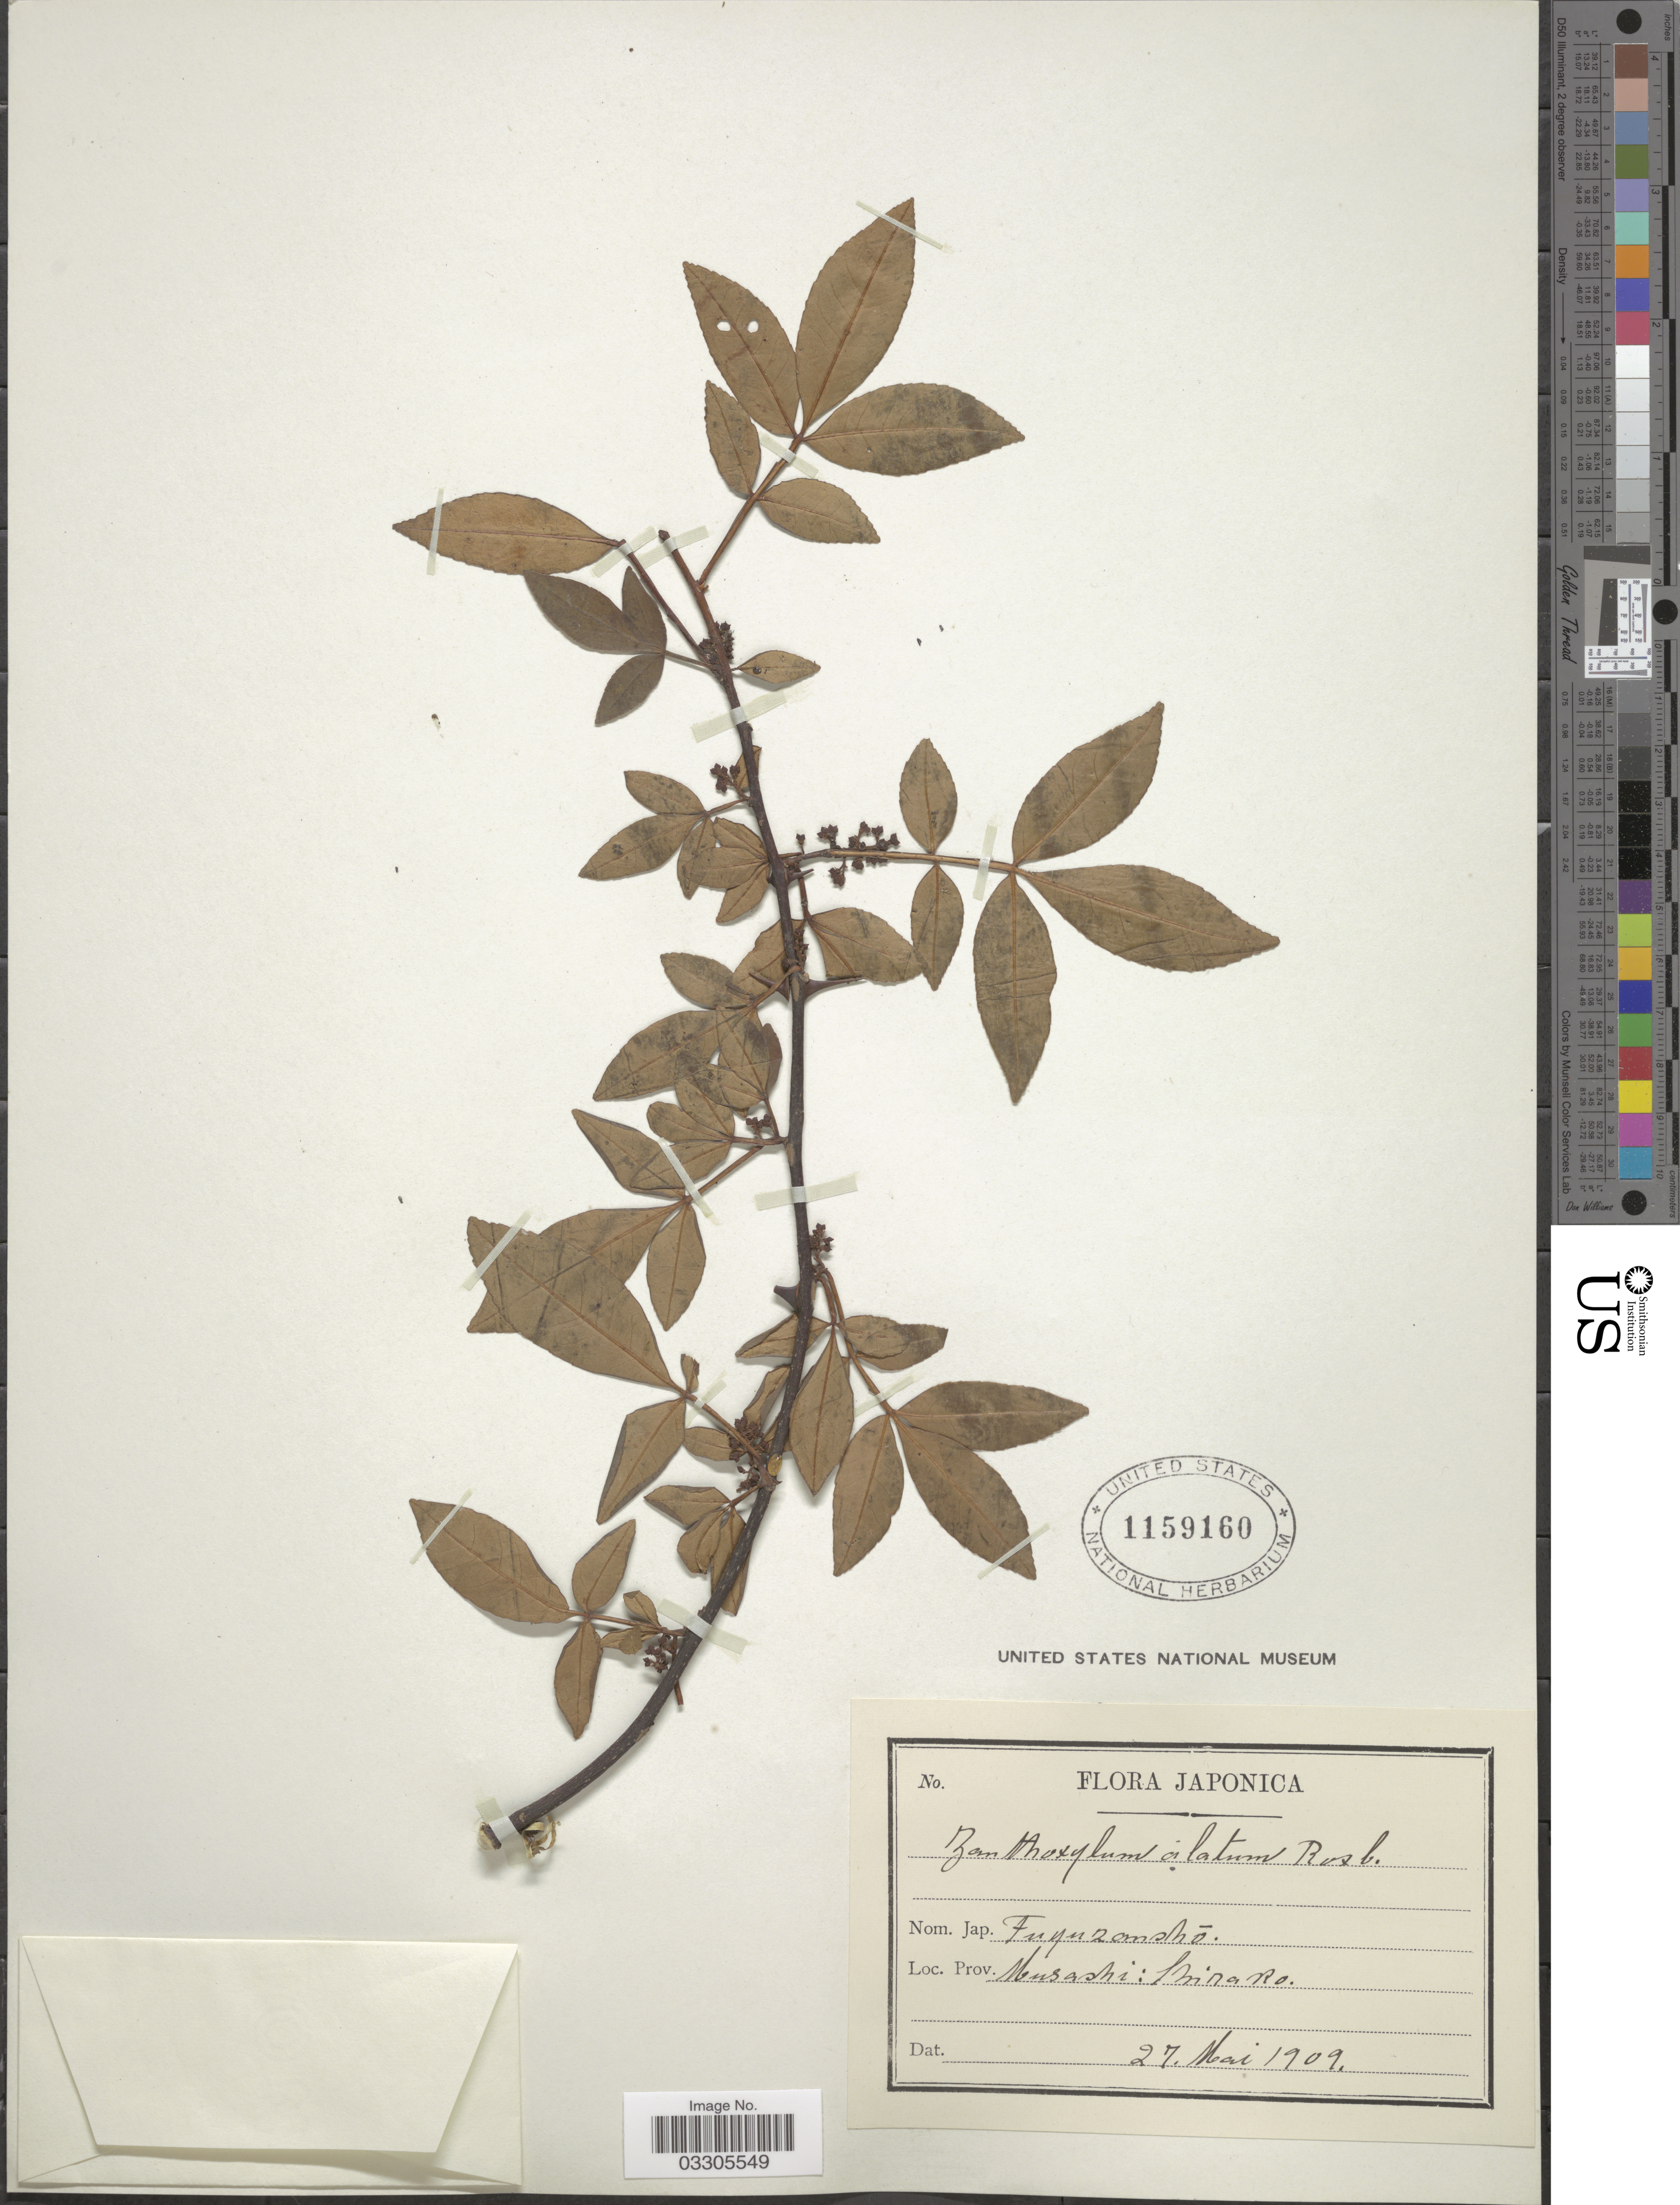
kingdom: Plantae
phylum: Tracheophyta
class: Magnoliopsida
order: Sapindales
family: Rutaceae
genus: Zanthoxylum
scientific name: Zanthoxylum armatum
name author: DC.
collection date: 1909-05-27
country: Japan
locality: Prov. Musashi: Shinako.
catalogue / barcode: US 1159160